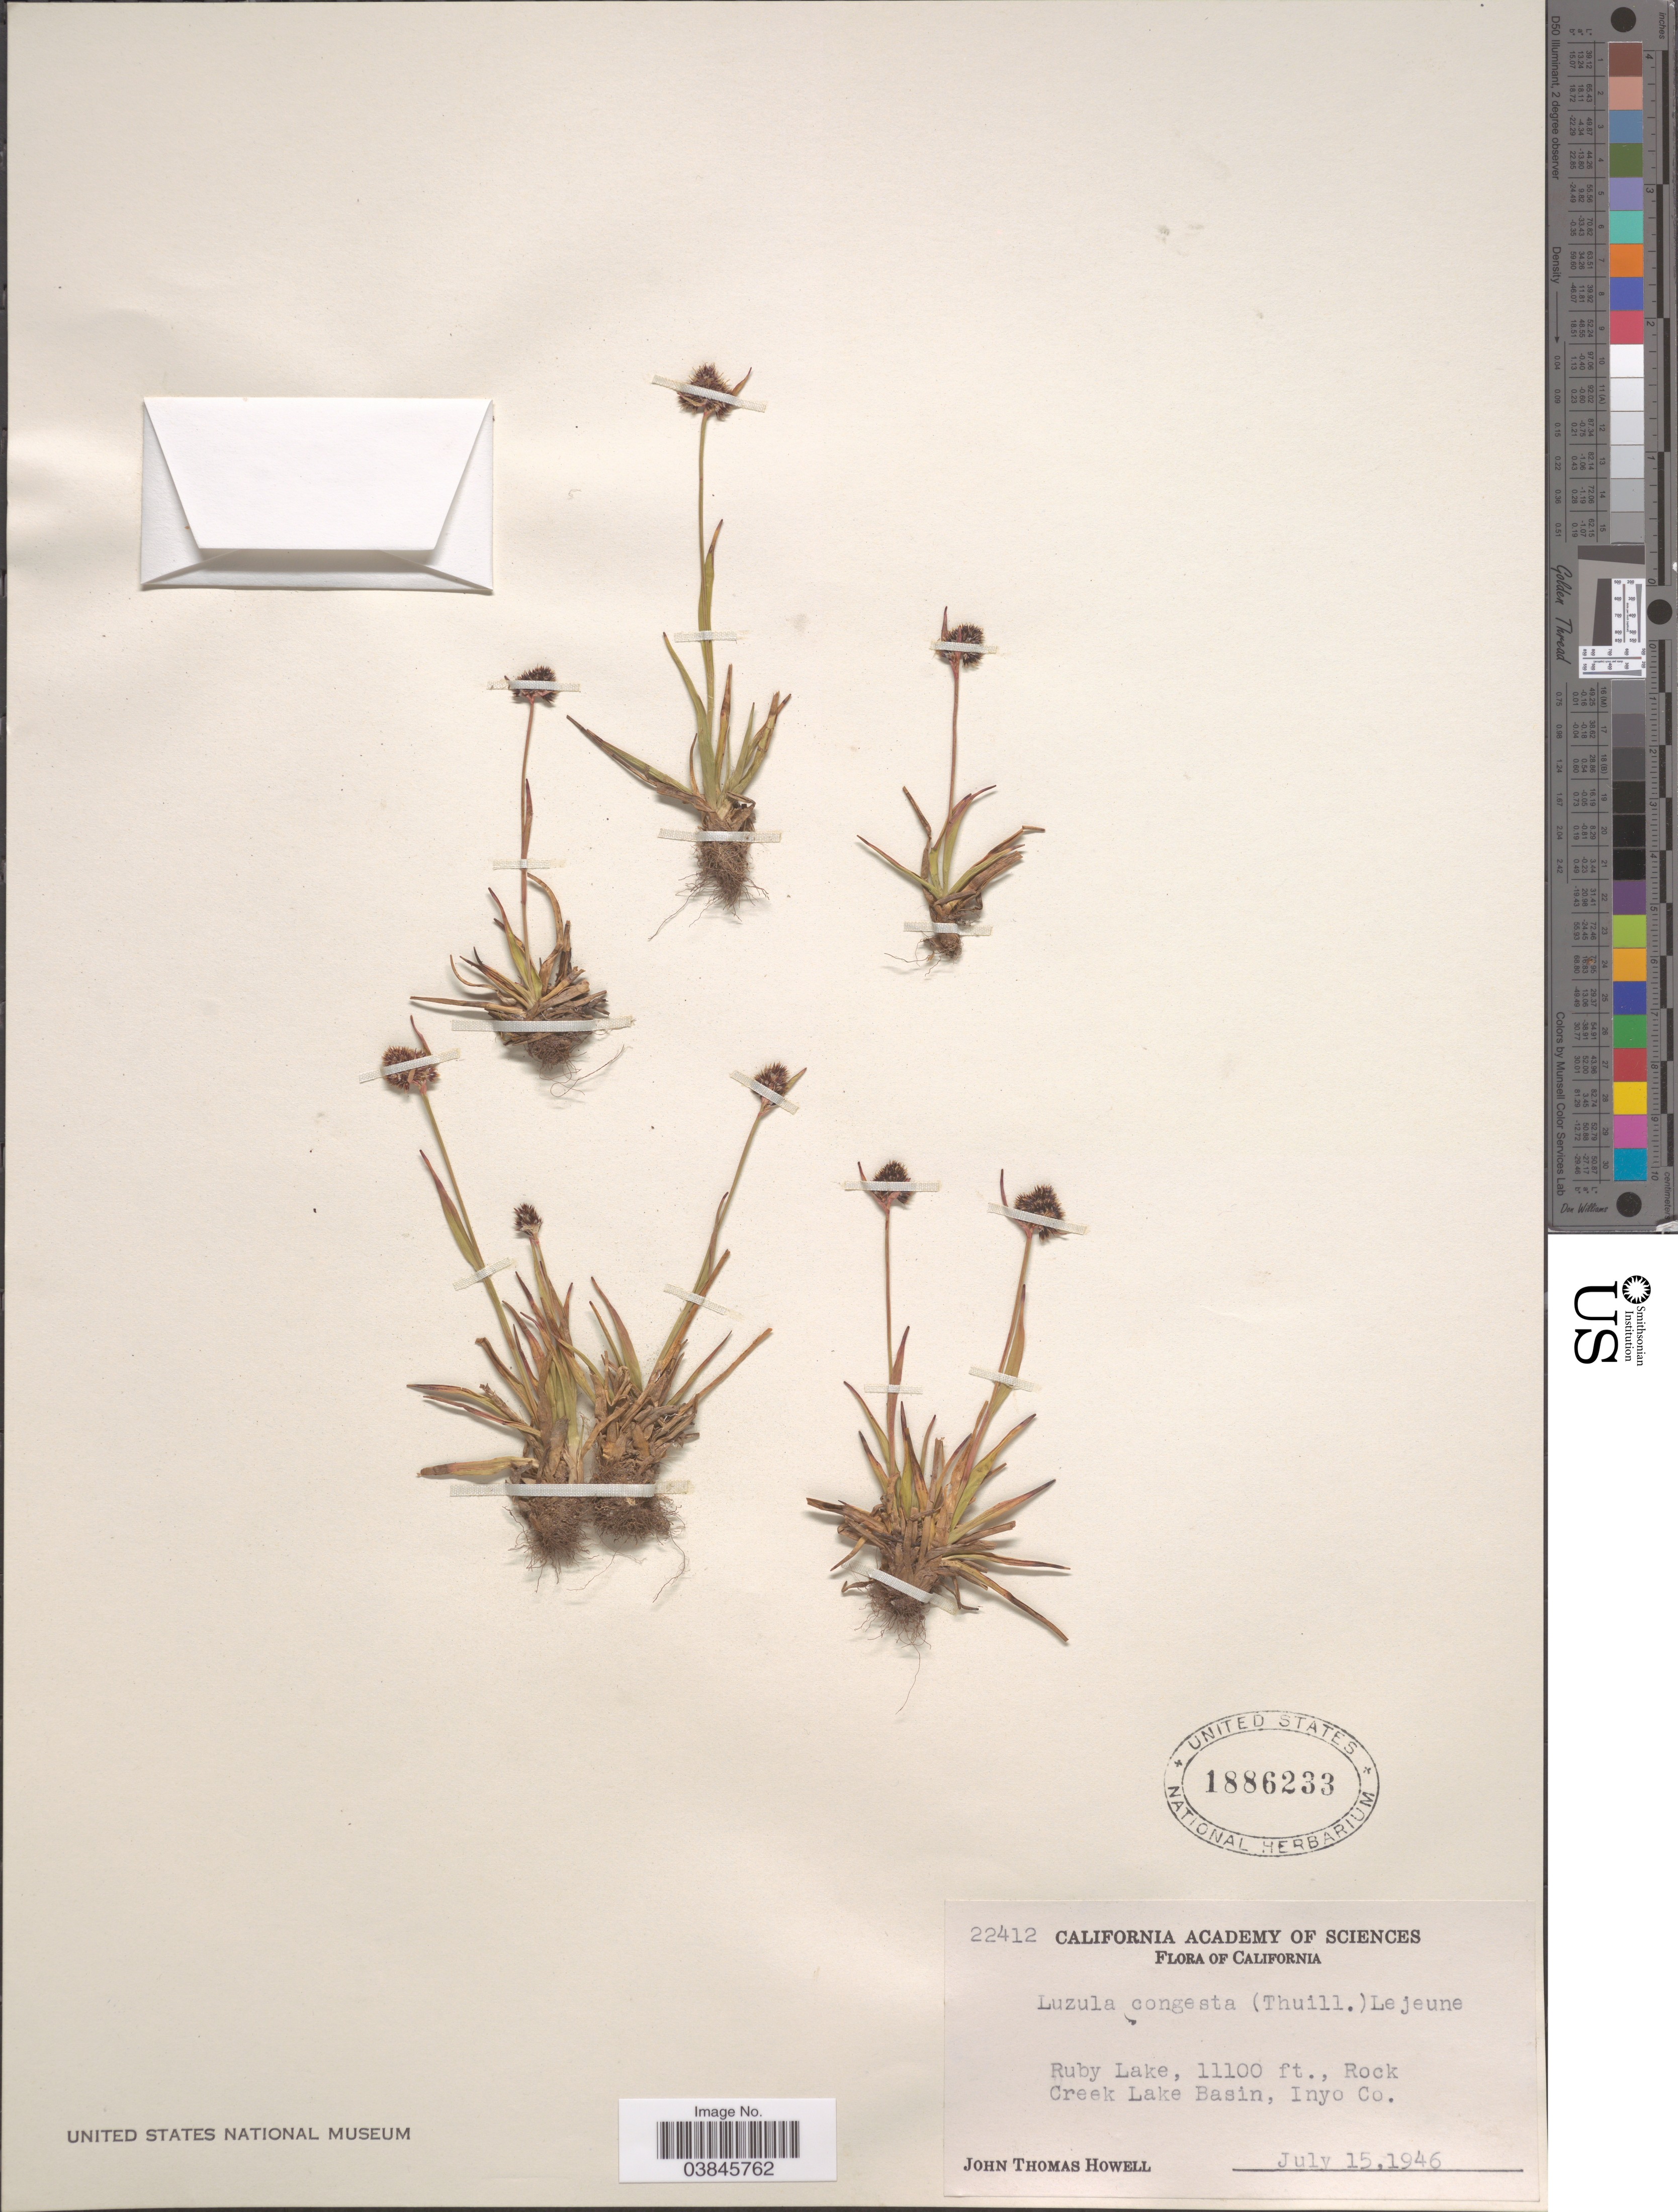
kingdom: Plantae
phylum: Tracheophyta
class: Liliopsida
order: Poales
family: Juncaceae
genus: Luzula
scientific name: Luzula congesta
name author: (Thuill.) Lej.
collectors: J. T. Howell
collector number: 22412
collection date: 1946-07-15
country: United States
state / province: California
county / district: Inyo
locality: Ruby Lake, Rock Creek Lake Basin, Inyo Co.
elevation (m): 3383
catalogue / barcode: US 1886233